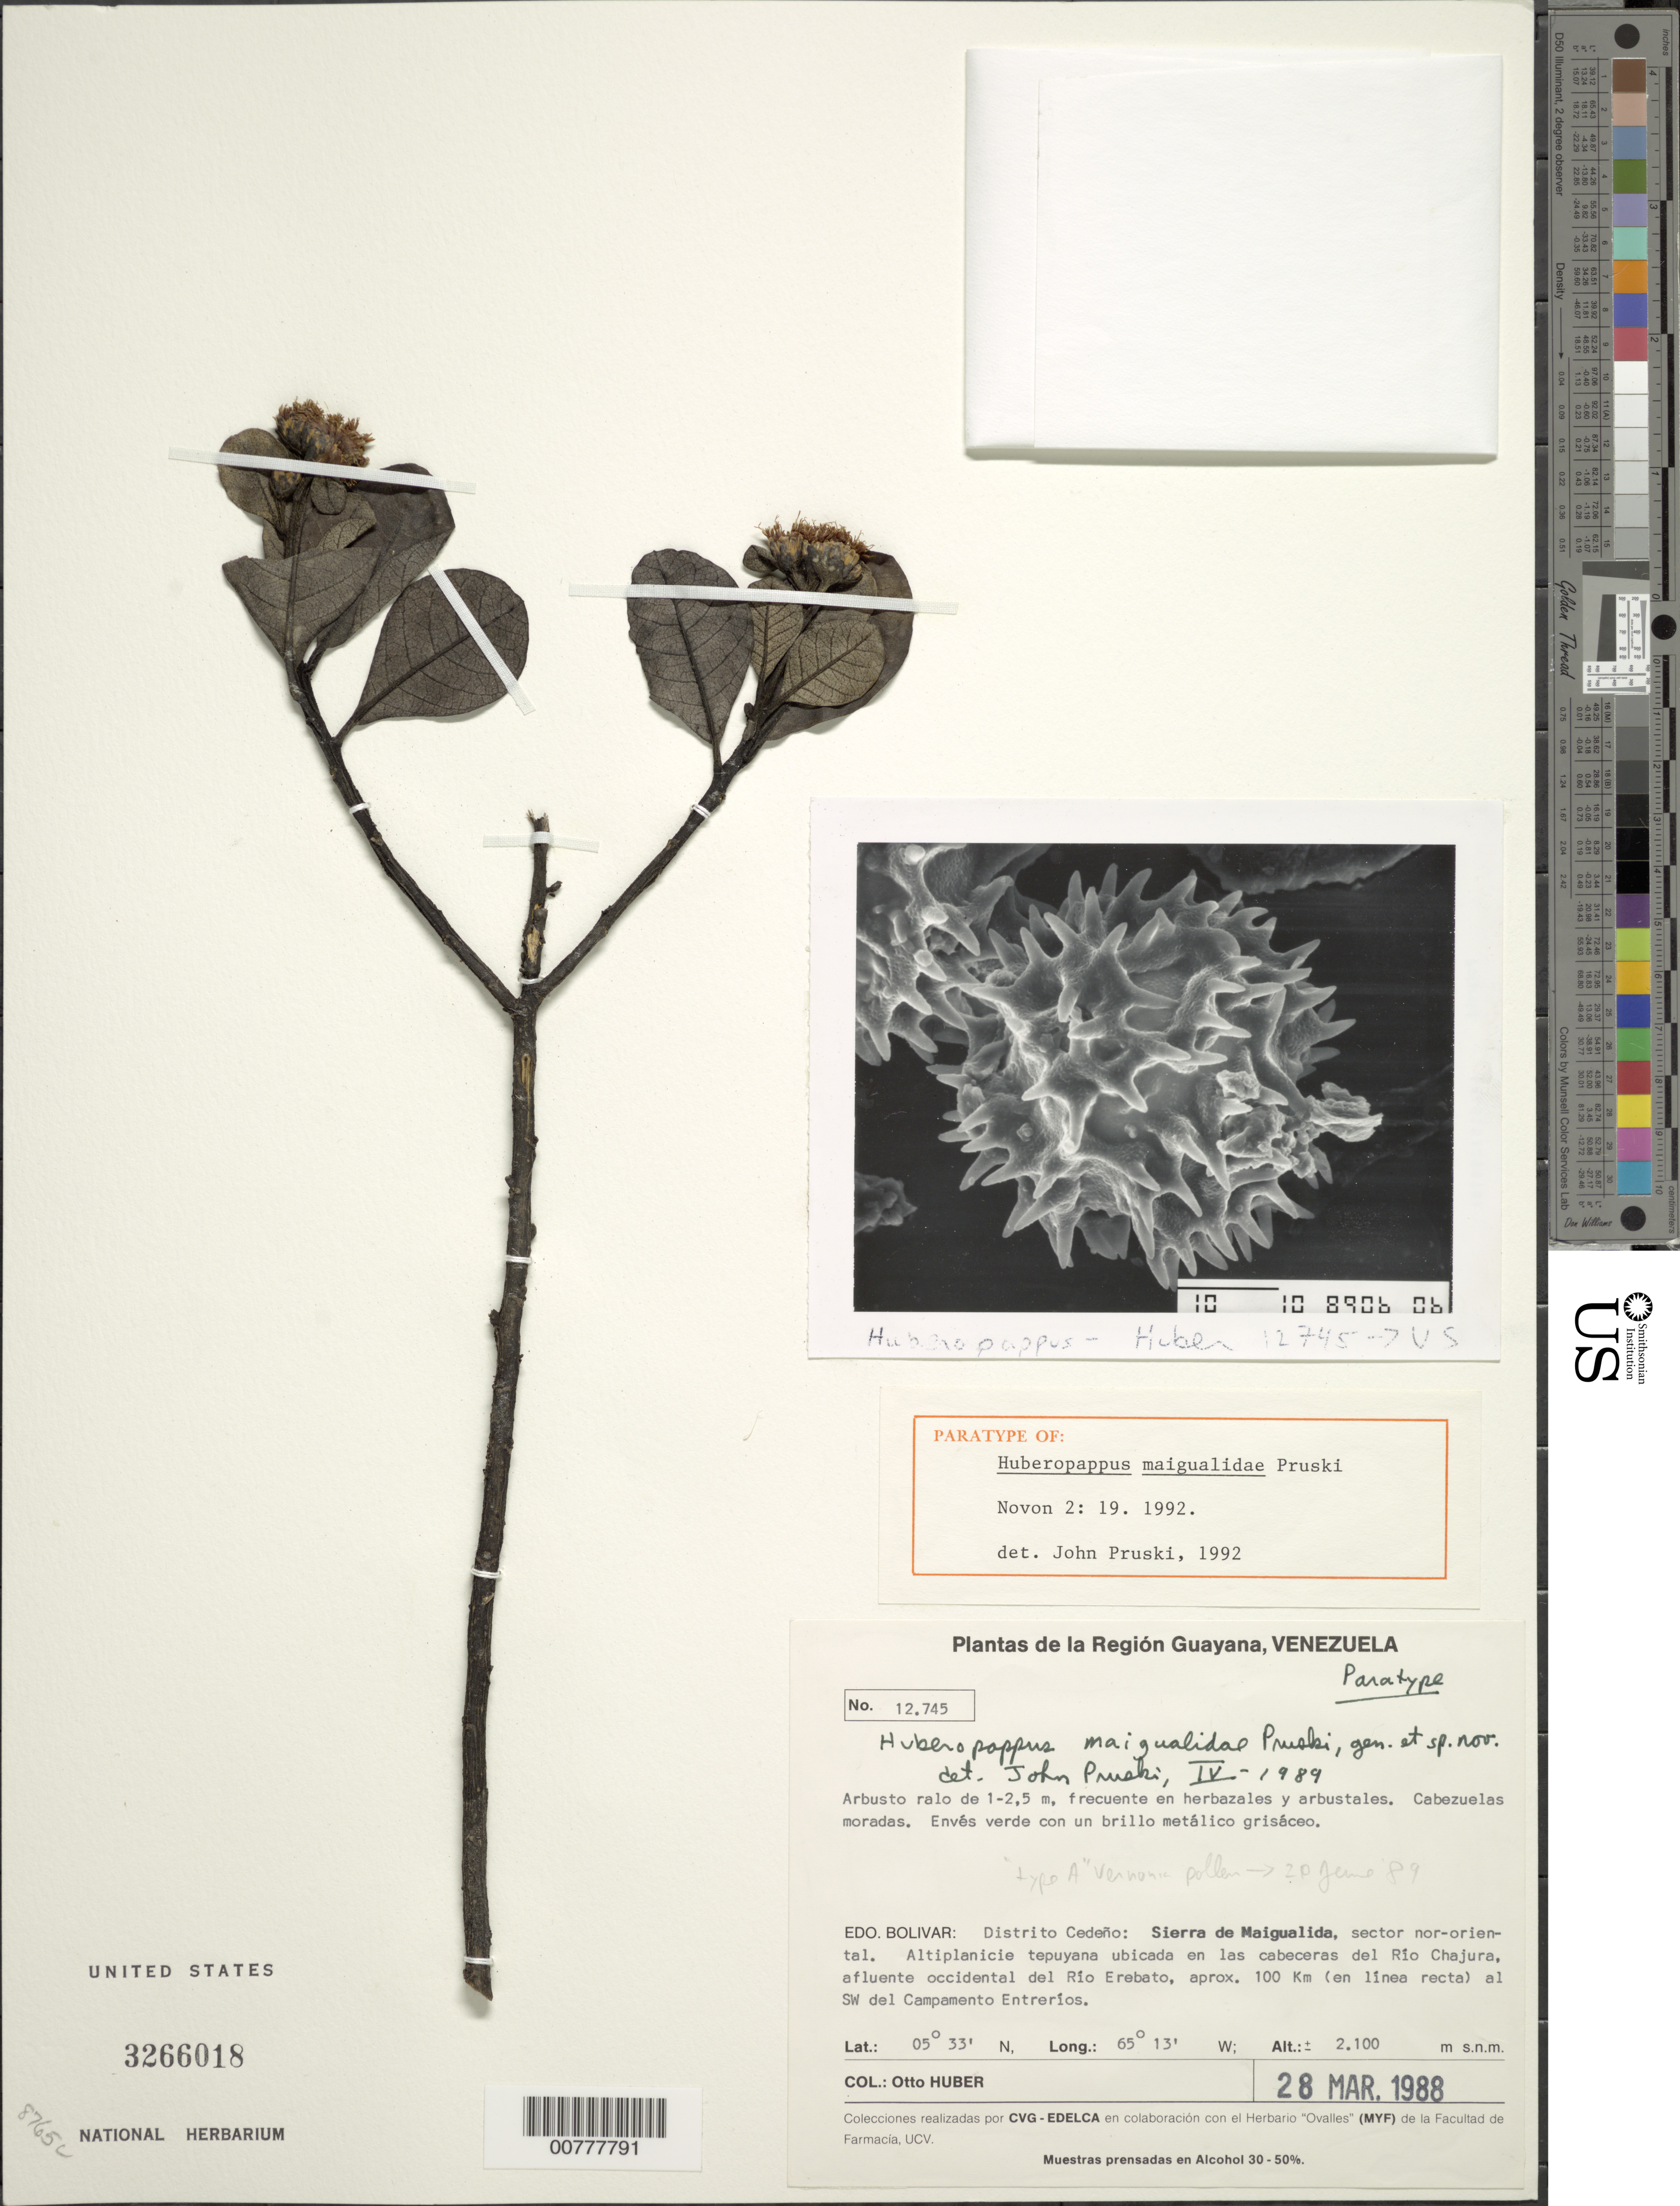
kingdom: Plantae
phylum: Tracheophyta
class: Magnoliopsida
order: Asterales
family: Asteraceae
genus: Huberopappus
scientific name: Huberopappus maigualidae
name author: Pruski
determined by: Pruski, J. F.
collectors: O. Huber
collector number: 12745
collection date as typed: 28-Mar-88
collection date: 1988-03-28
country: Venezuela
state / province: Bolívar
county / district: Cedeño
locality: Sierra de Maigualida, sector nor-oriental, cabeceras del Río Chajura, afluente occidental del Río Erebato, aprox. 100 km al SW del Campamento EntreRíos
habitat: Herbazales y arbustales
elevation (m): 2100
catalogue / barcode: US 3266018